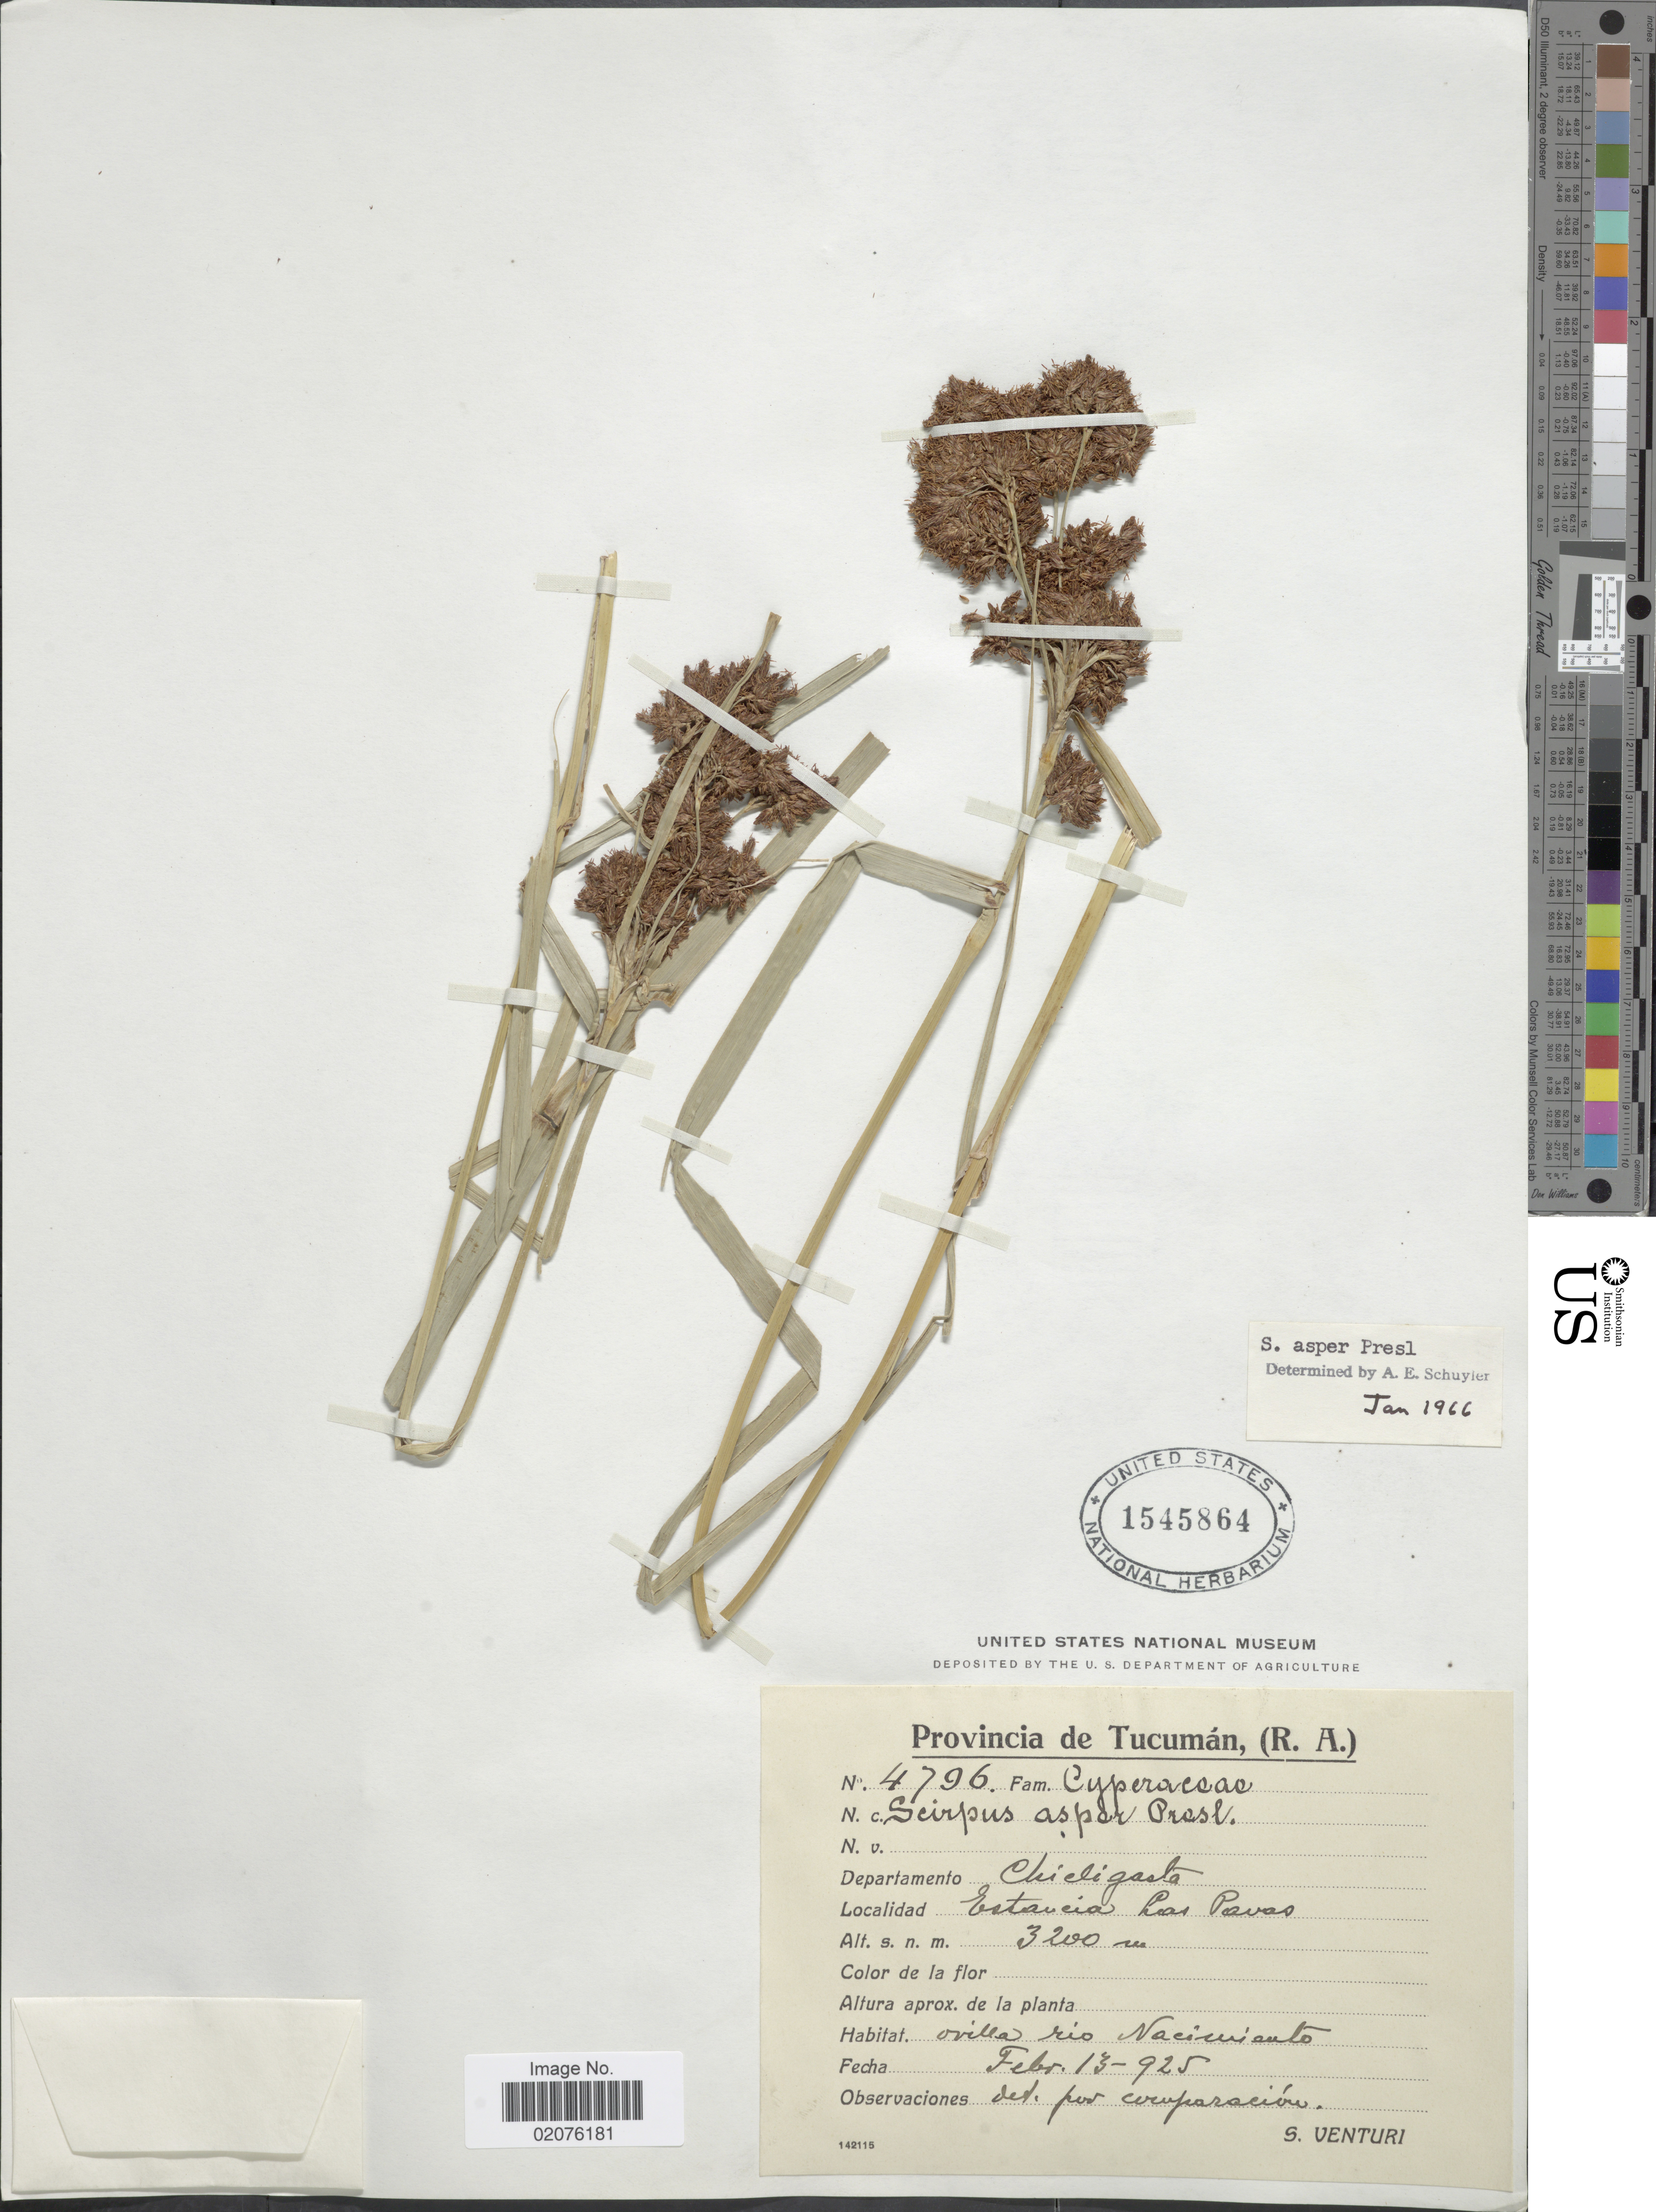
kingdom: Plantae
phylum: Tracheophyta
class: Liliopsida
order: Poales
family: Cyperaceae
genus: Rhodoscirpus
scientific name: Rhodoscirpus asper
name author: (J. Presl & C. Presl) Lév.-Bourret et al.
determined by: Strong, Mark T., (BOT), Smithsonian Institution - National Museum of Natural History (UNITED STATES)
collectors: S. Venturi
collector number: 4796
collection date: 1925-02-13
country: Argentina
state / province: Tucuman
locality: (R. A.) Departamento Chicligasta, Estancia Las Pavas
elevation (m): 3200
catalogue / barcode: US 1545864